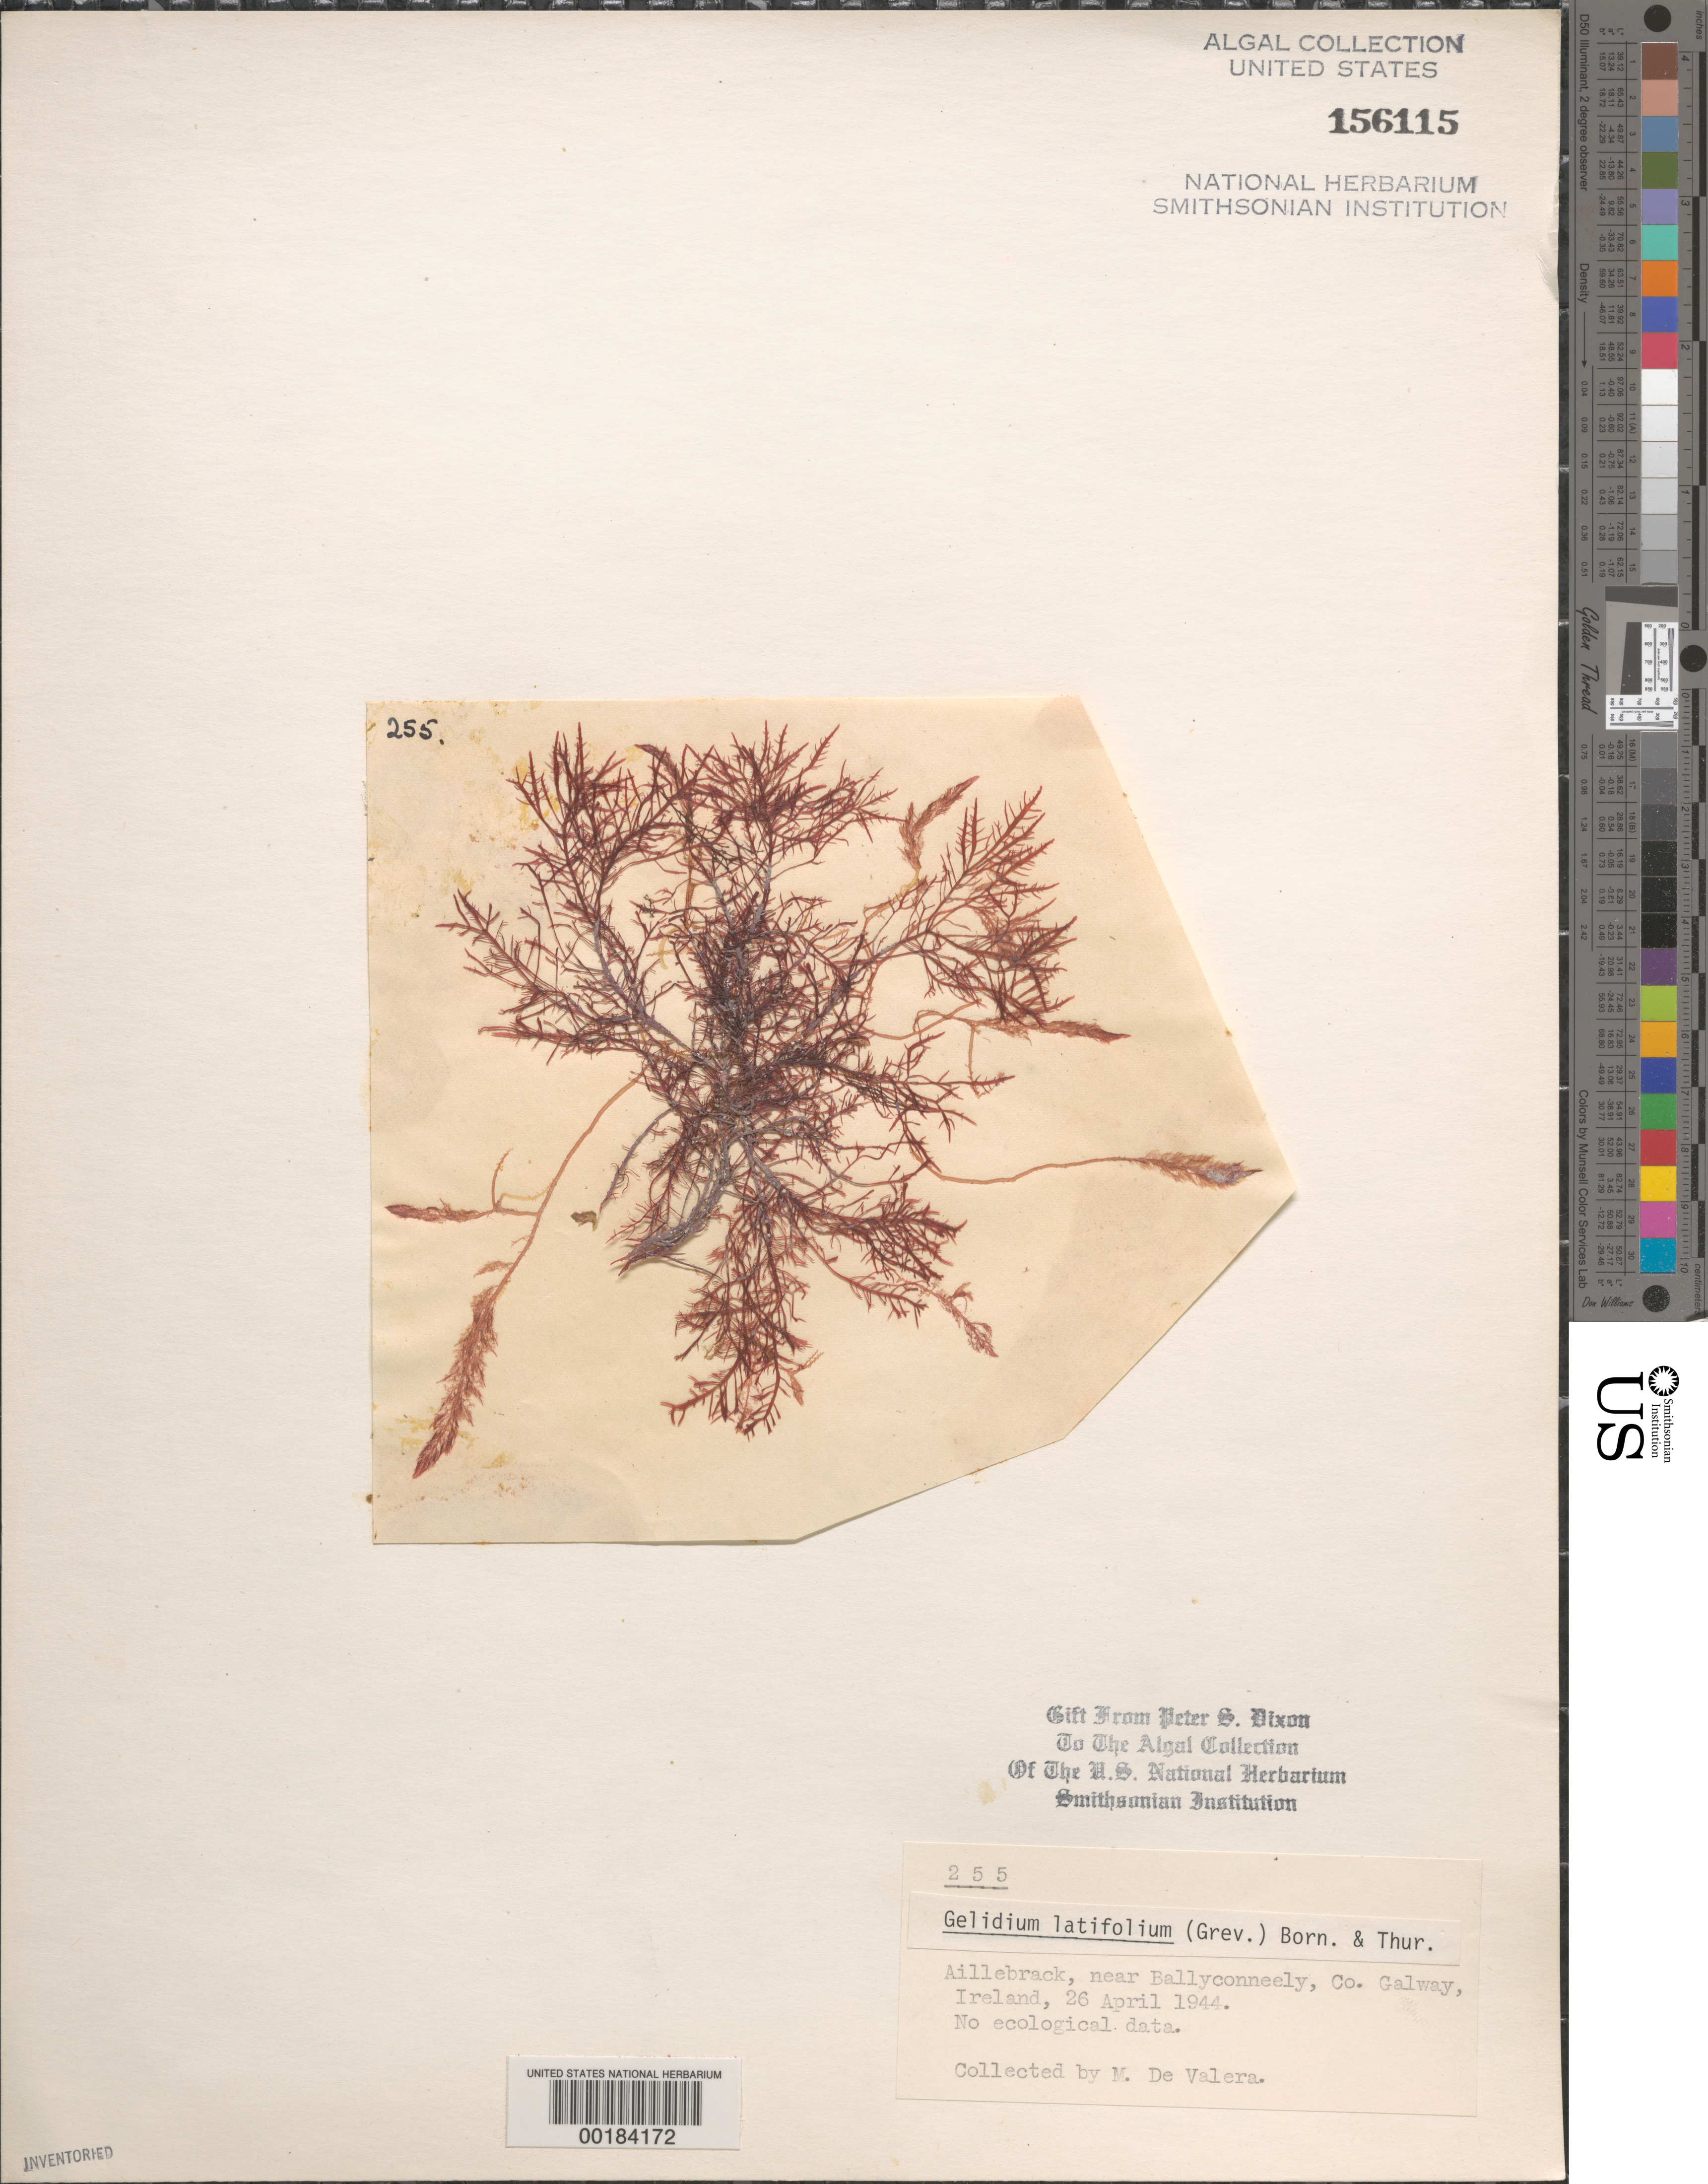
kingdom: Plantae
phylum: Rhodophyta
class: Florideophyceae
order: Gelidiales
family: Gelidiaceae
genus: Gelidium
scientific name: Gelidium spinosum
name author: (S.G. Gmel.) P.C. Silva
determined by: Algae name updating Project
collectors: M. De Valera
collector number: PSD 255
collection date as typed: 26 Apr 1944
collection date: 1944-04-26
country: Ireland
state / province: Connaught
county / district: Galway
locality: Aillebrack, near Ballyconneely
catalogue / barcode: US 156115